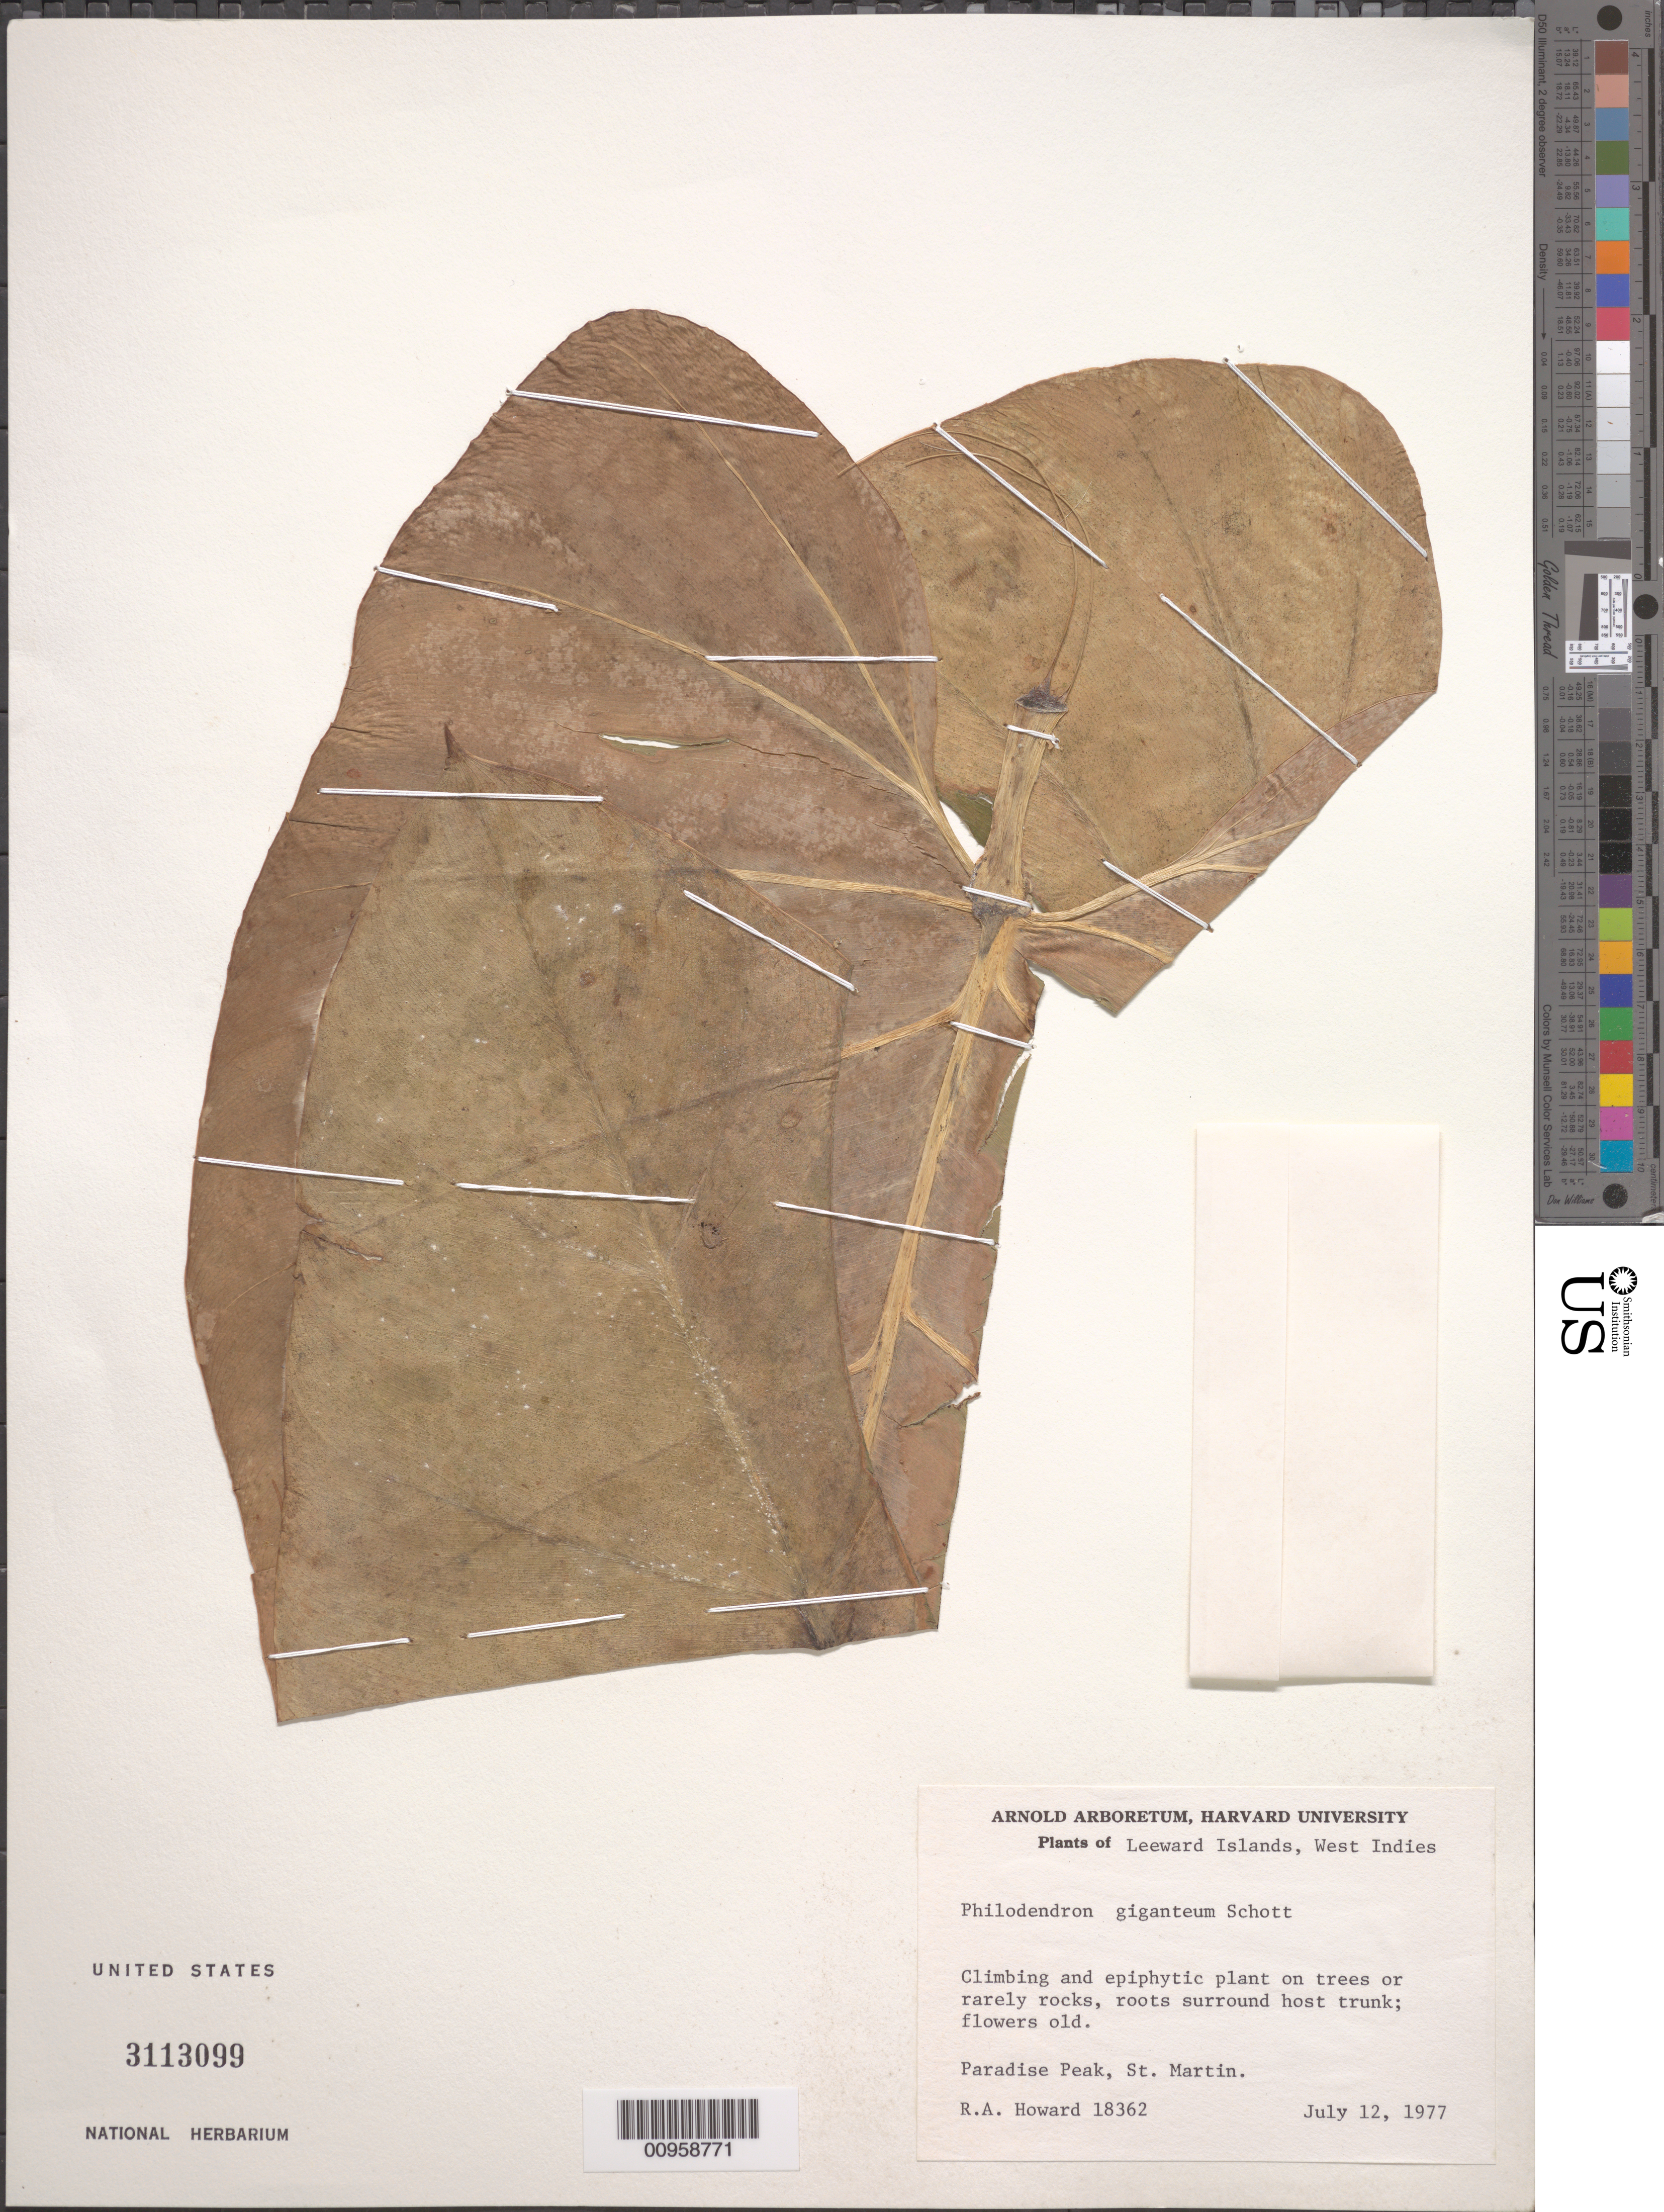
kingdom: Plantae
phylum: Tracheophyta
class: Liliopsida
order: Alismatales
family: Araceae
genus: Philodendron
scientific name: Philodendron giganteum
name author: Schott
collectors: R. A. Howard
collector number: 18362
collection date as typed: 12 Jul 1977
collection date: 1977-07-12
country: Sint Maartin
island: Sint Maarten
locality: Paradise Peak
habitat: Climbing on trees or rarely rocks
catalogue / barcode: US 3113099